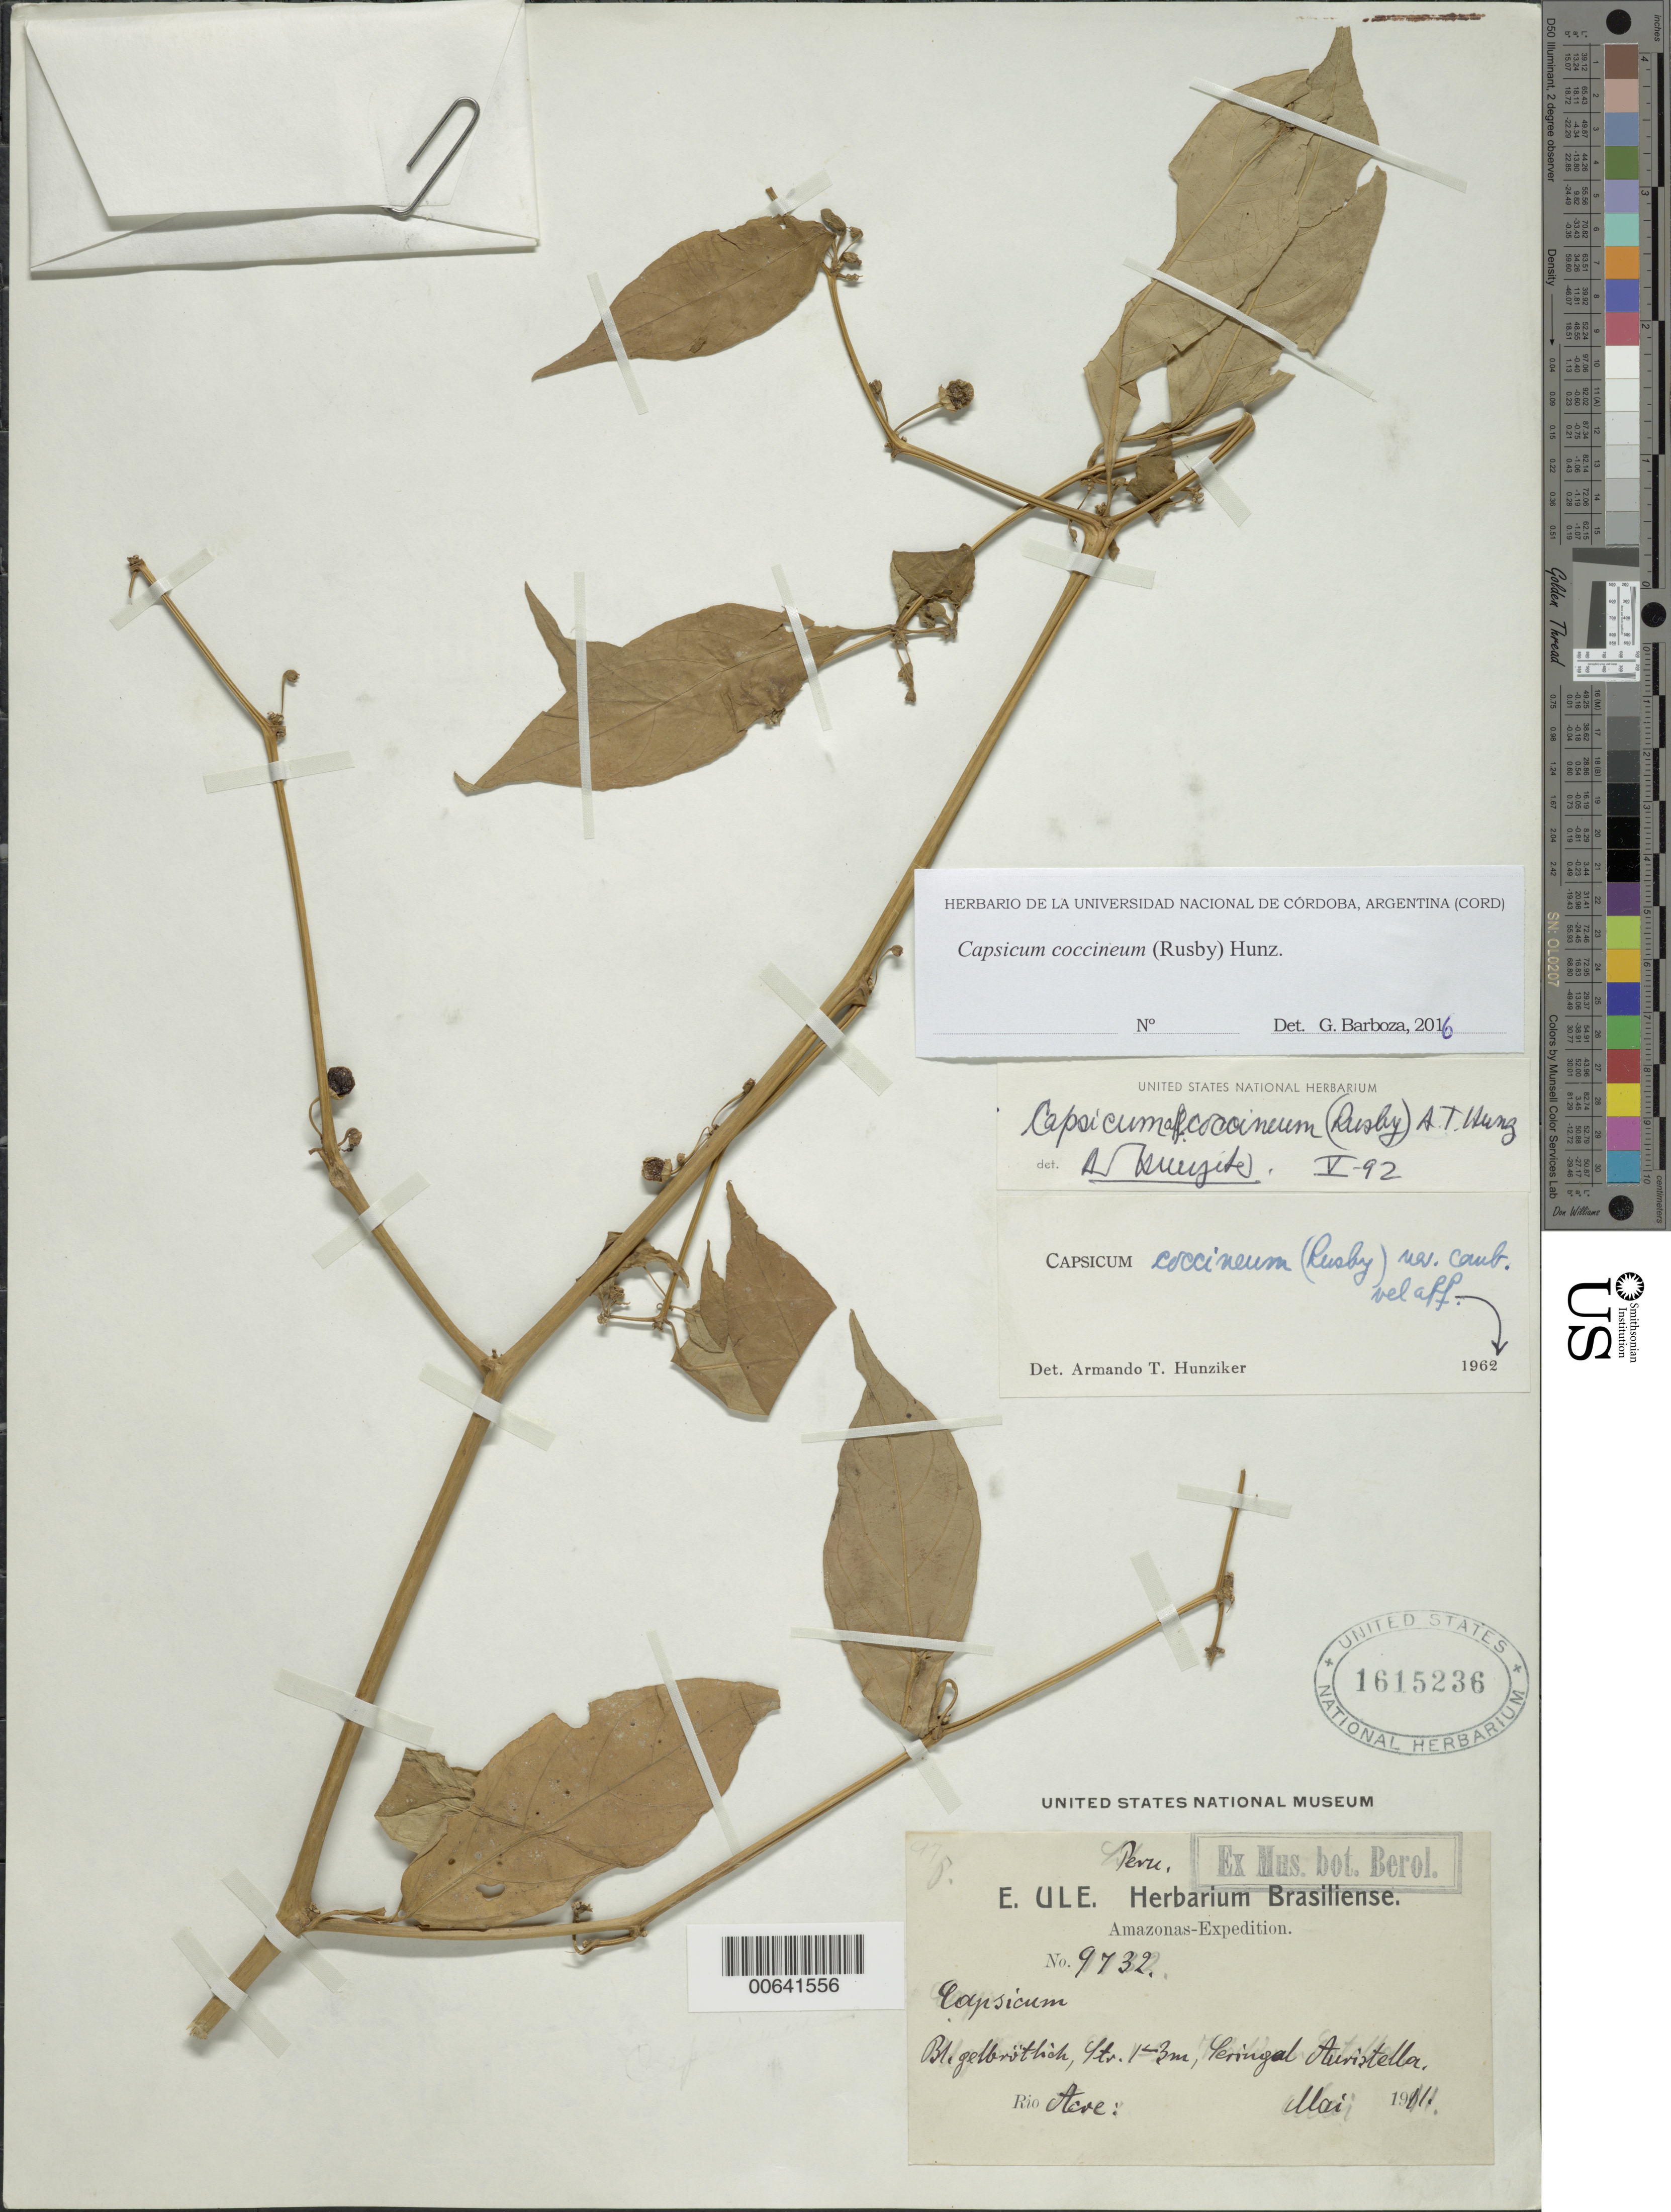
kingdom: Plantae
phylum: Tracheophyta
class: Magnoliopsida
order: Solanales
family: Solanaceae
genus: Capsicum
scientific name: Capsicum coccineum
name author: (Rusby) Hunz.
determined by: Barboza, G. E., (CORD), Museo Botanico - Cordoba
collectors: E. H. Ule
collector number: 9732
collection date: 1911-05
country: Peru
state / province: Amazonas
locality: Rio Acre, Seringal Auristella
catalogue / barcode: US 1615236